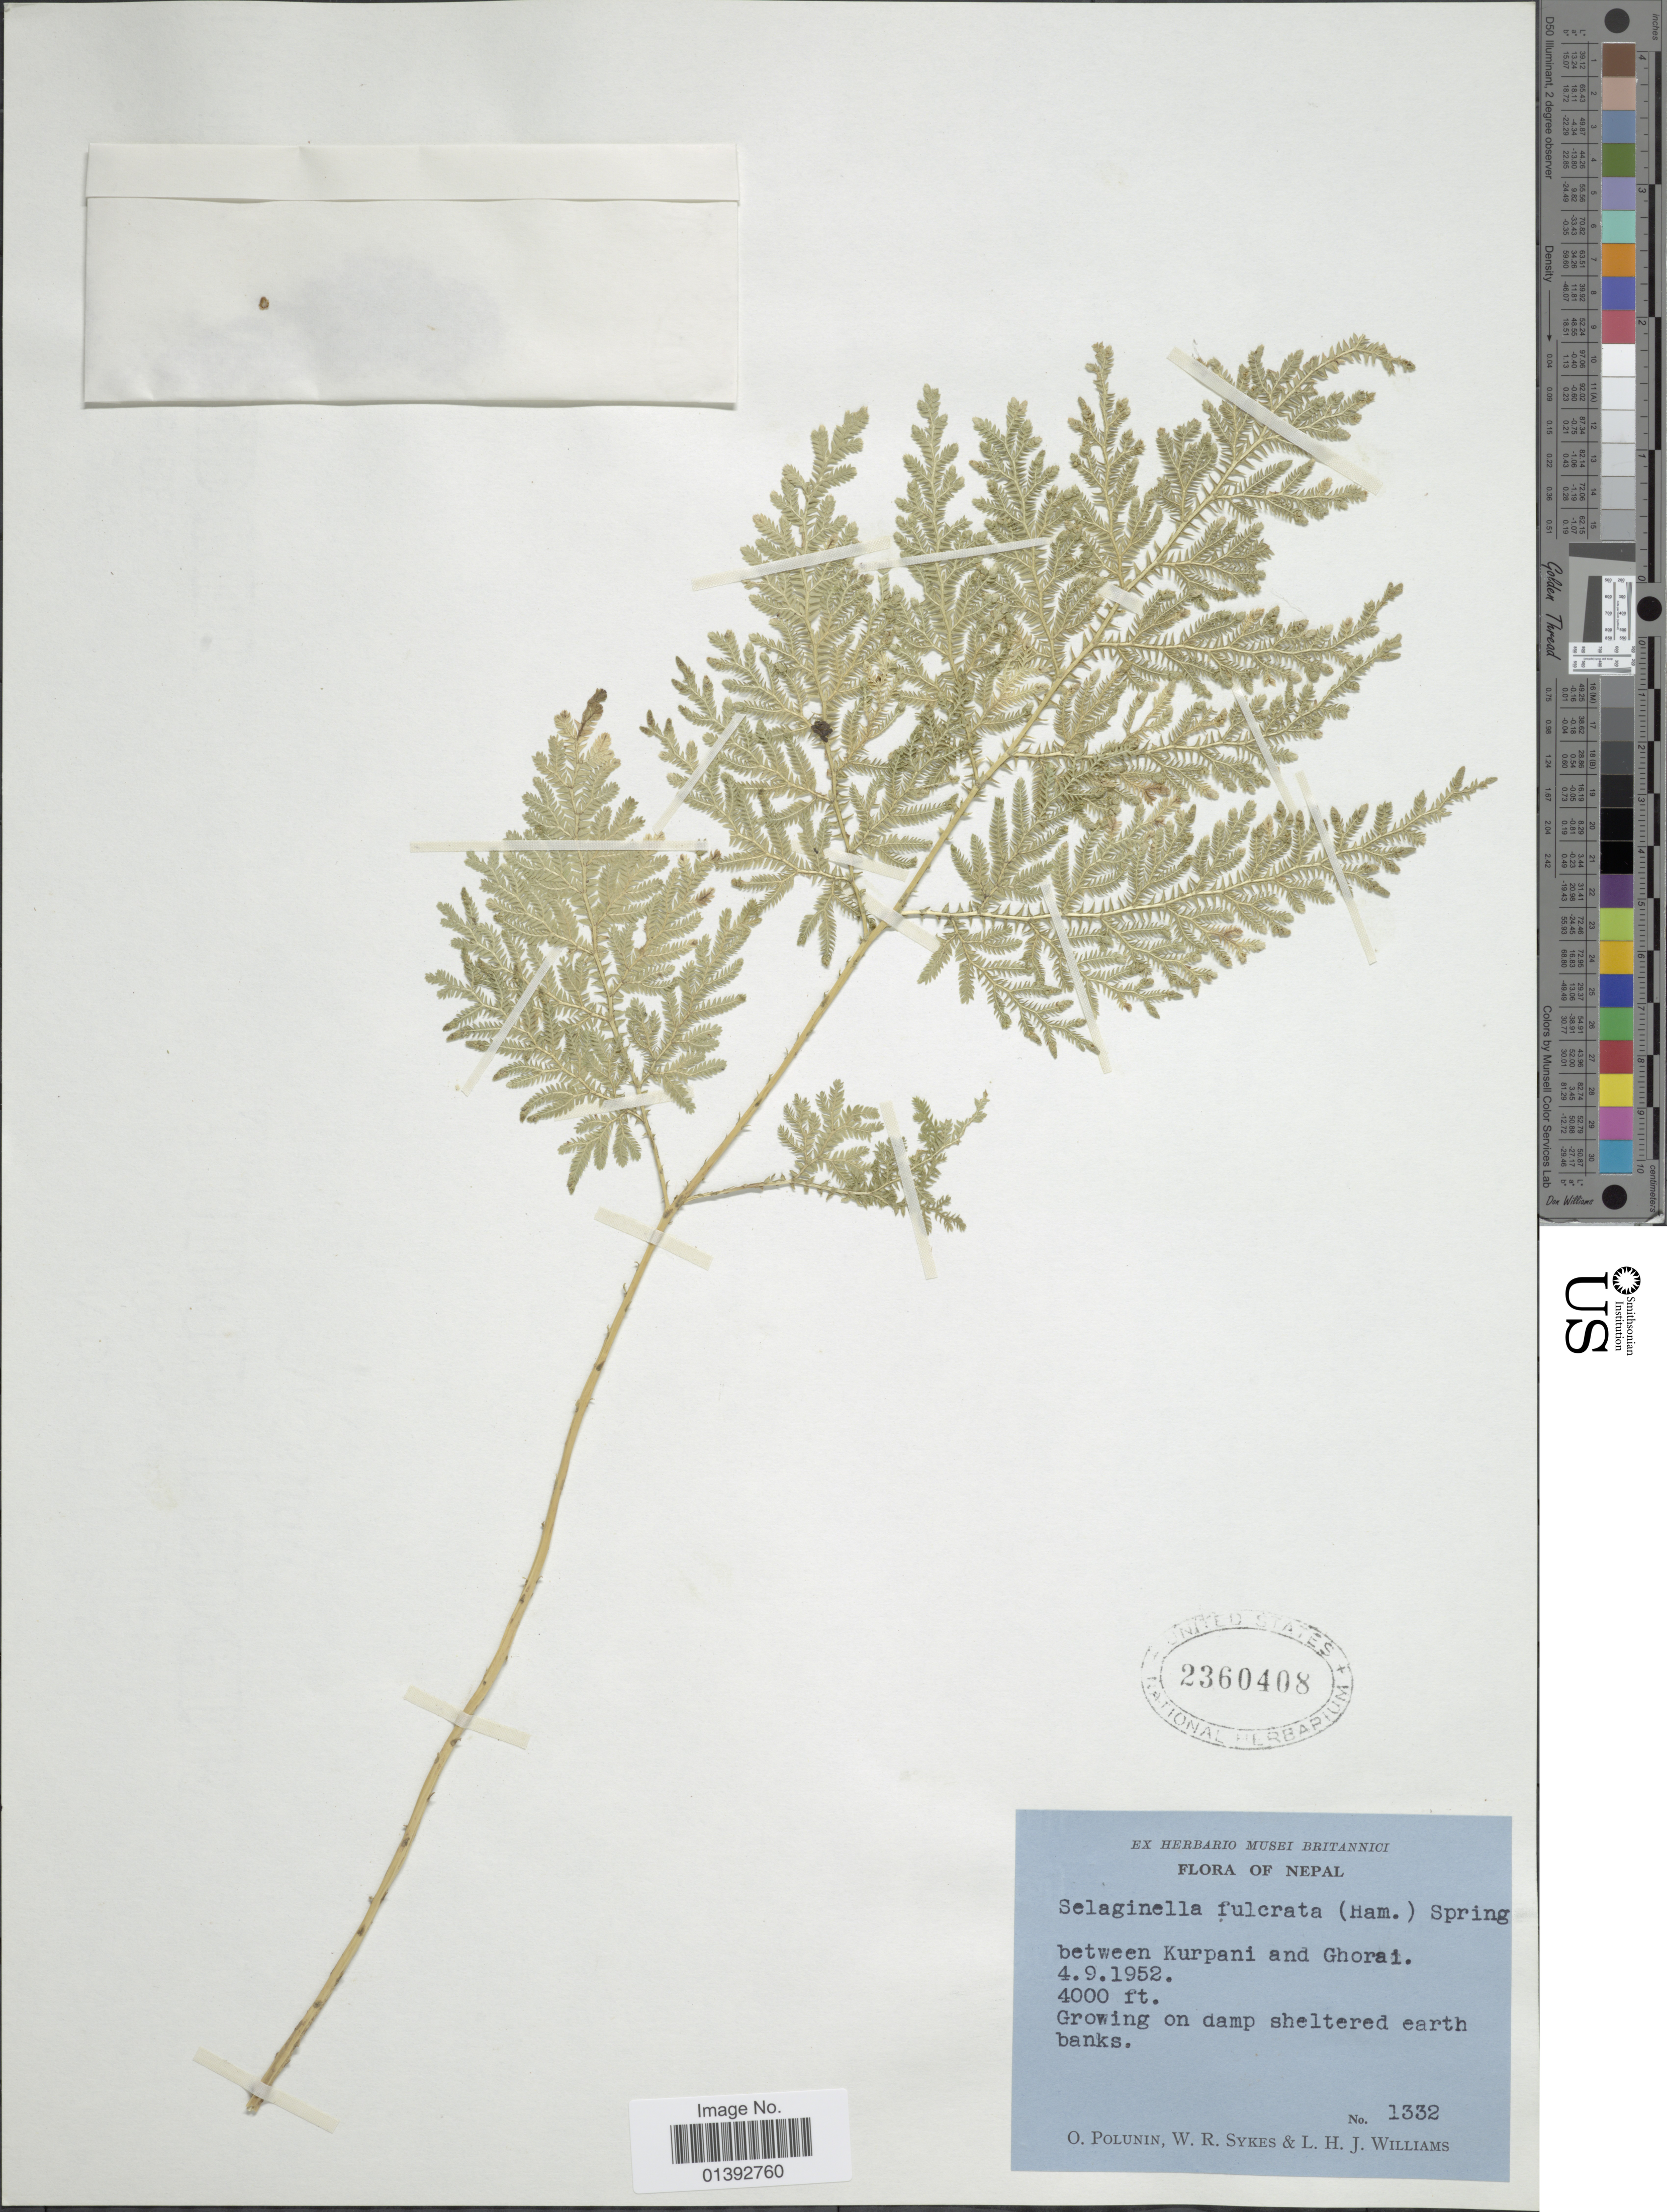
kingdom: Plantae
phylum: Tracheophyta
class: Lycopodiopsida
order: Selaginellales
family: Selaginellaceae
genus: Selaginella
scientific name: Selaginella fulcrata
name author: (Buch.-Ham. ex D. Don) Spring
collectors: O. V. Polunin, W. R. Sykes & L. H. J. Williams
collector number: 1332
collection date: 1952-09-04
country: Nepal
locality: Between Kurpani and Ghorai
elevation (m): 1219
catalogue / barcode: US 2360408